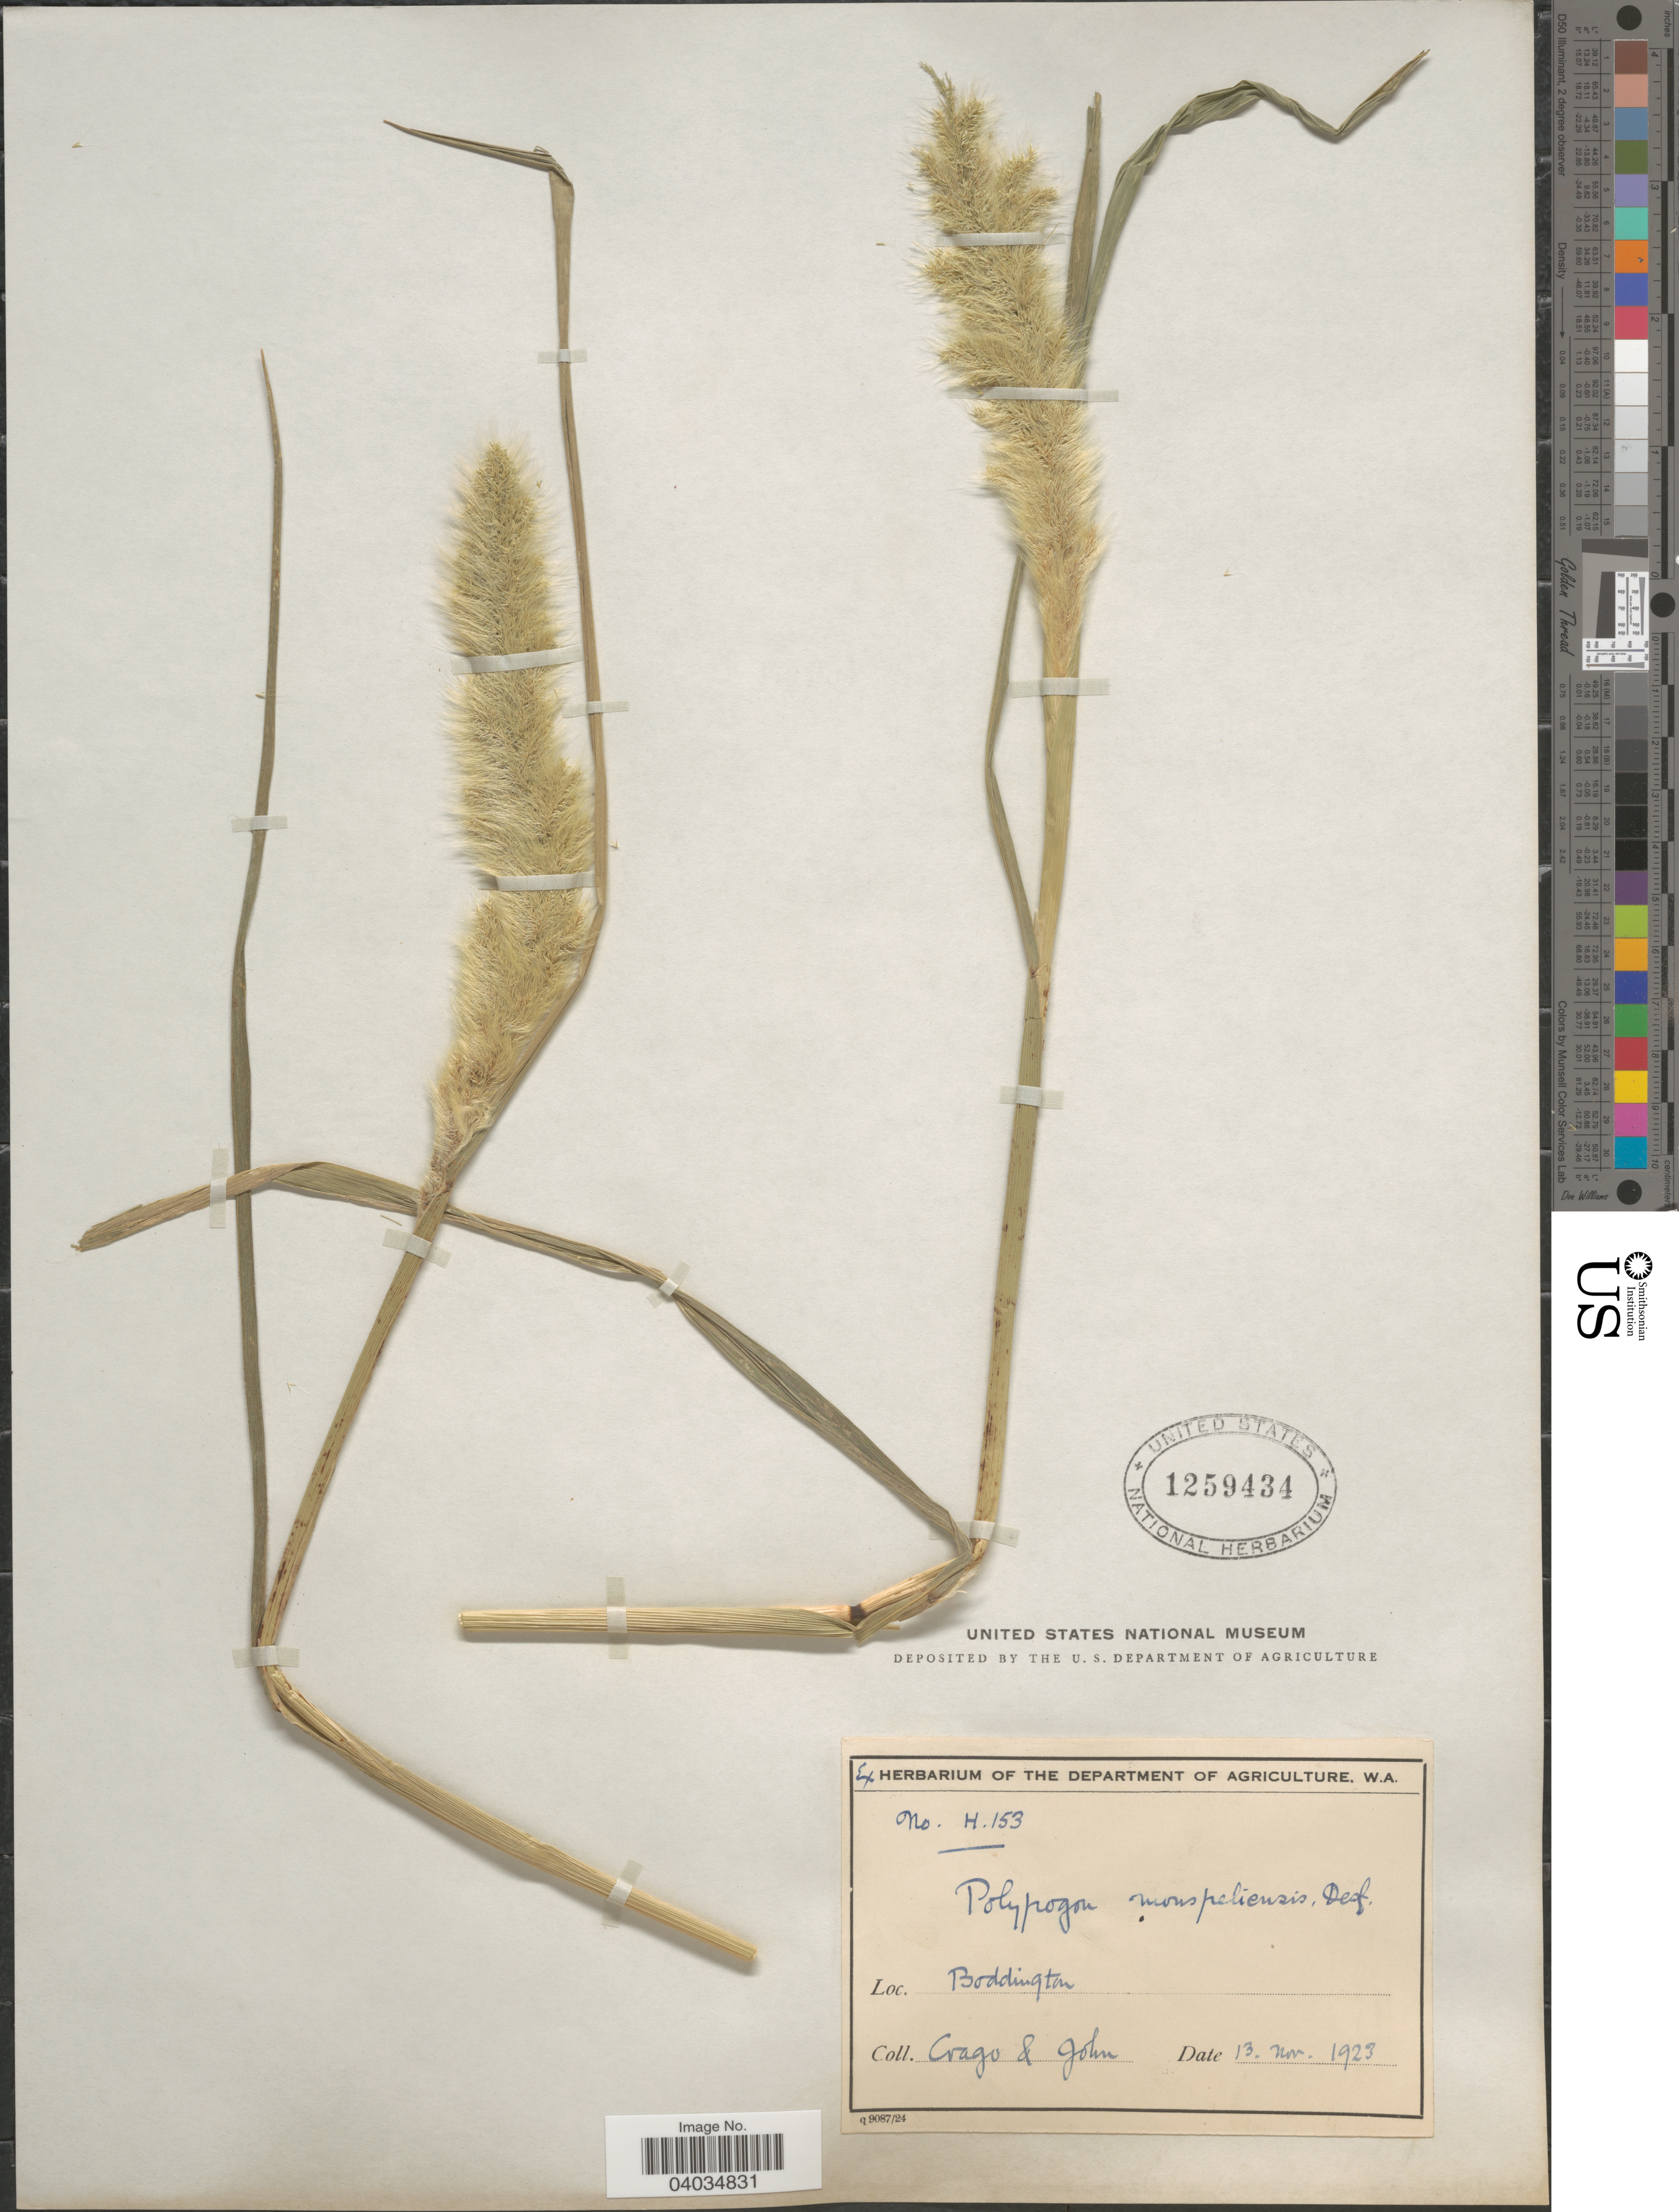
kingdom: Plantae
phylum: Tracheophyta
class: Liliopsida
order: Poales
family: Poaceae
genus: Polypogon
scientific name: Polypogon monspeliensis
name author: (L.) Desf.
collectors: Crago & -. John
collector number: H 153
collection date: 1923-11-13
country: Australia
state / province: Western Australia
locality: Boddington.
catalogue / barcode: US 1259434